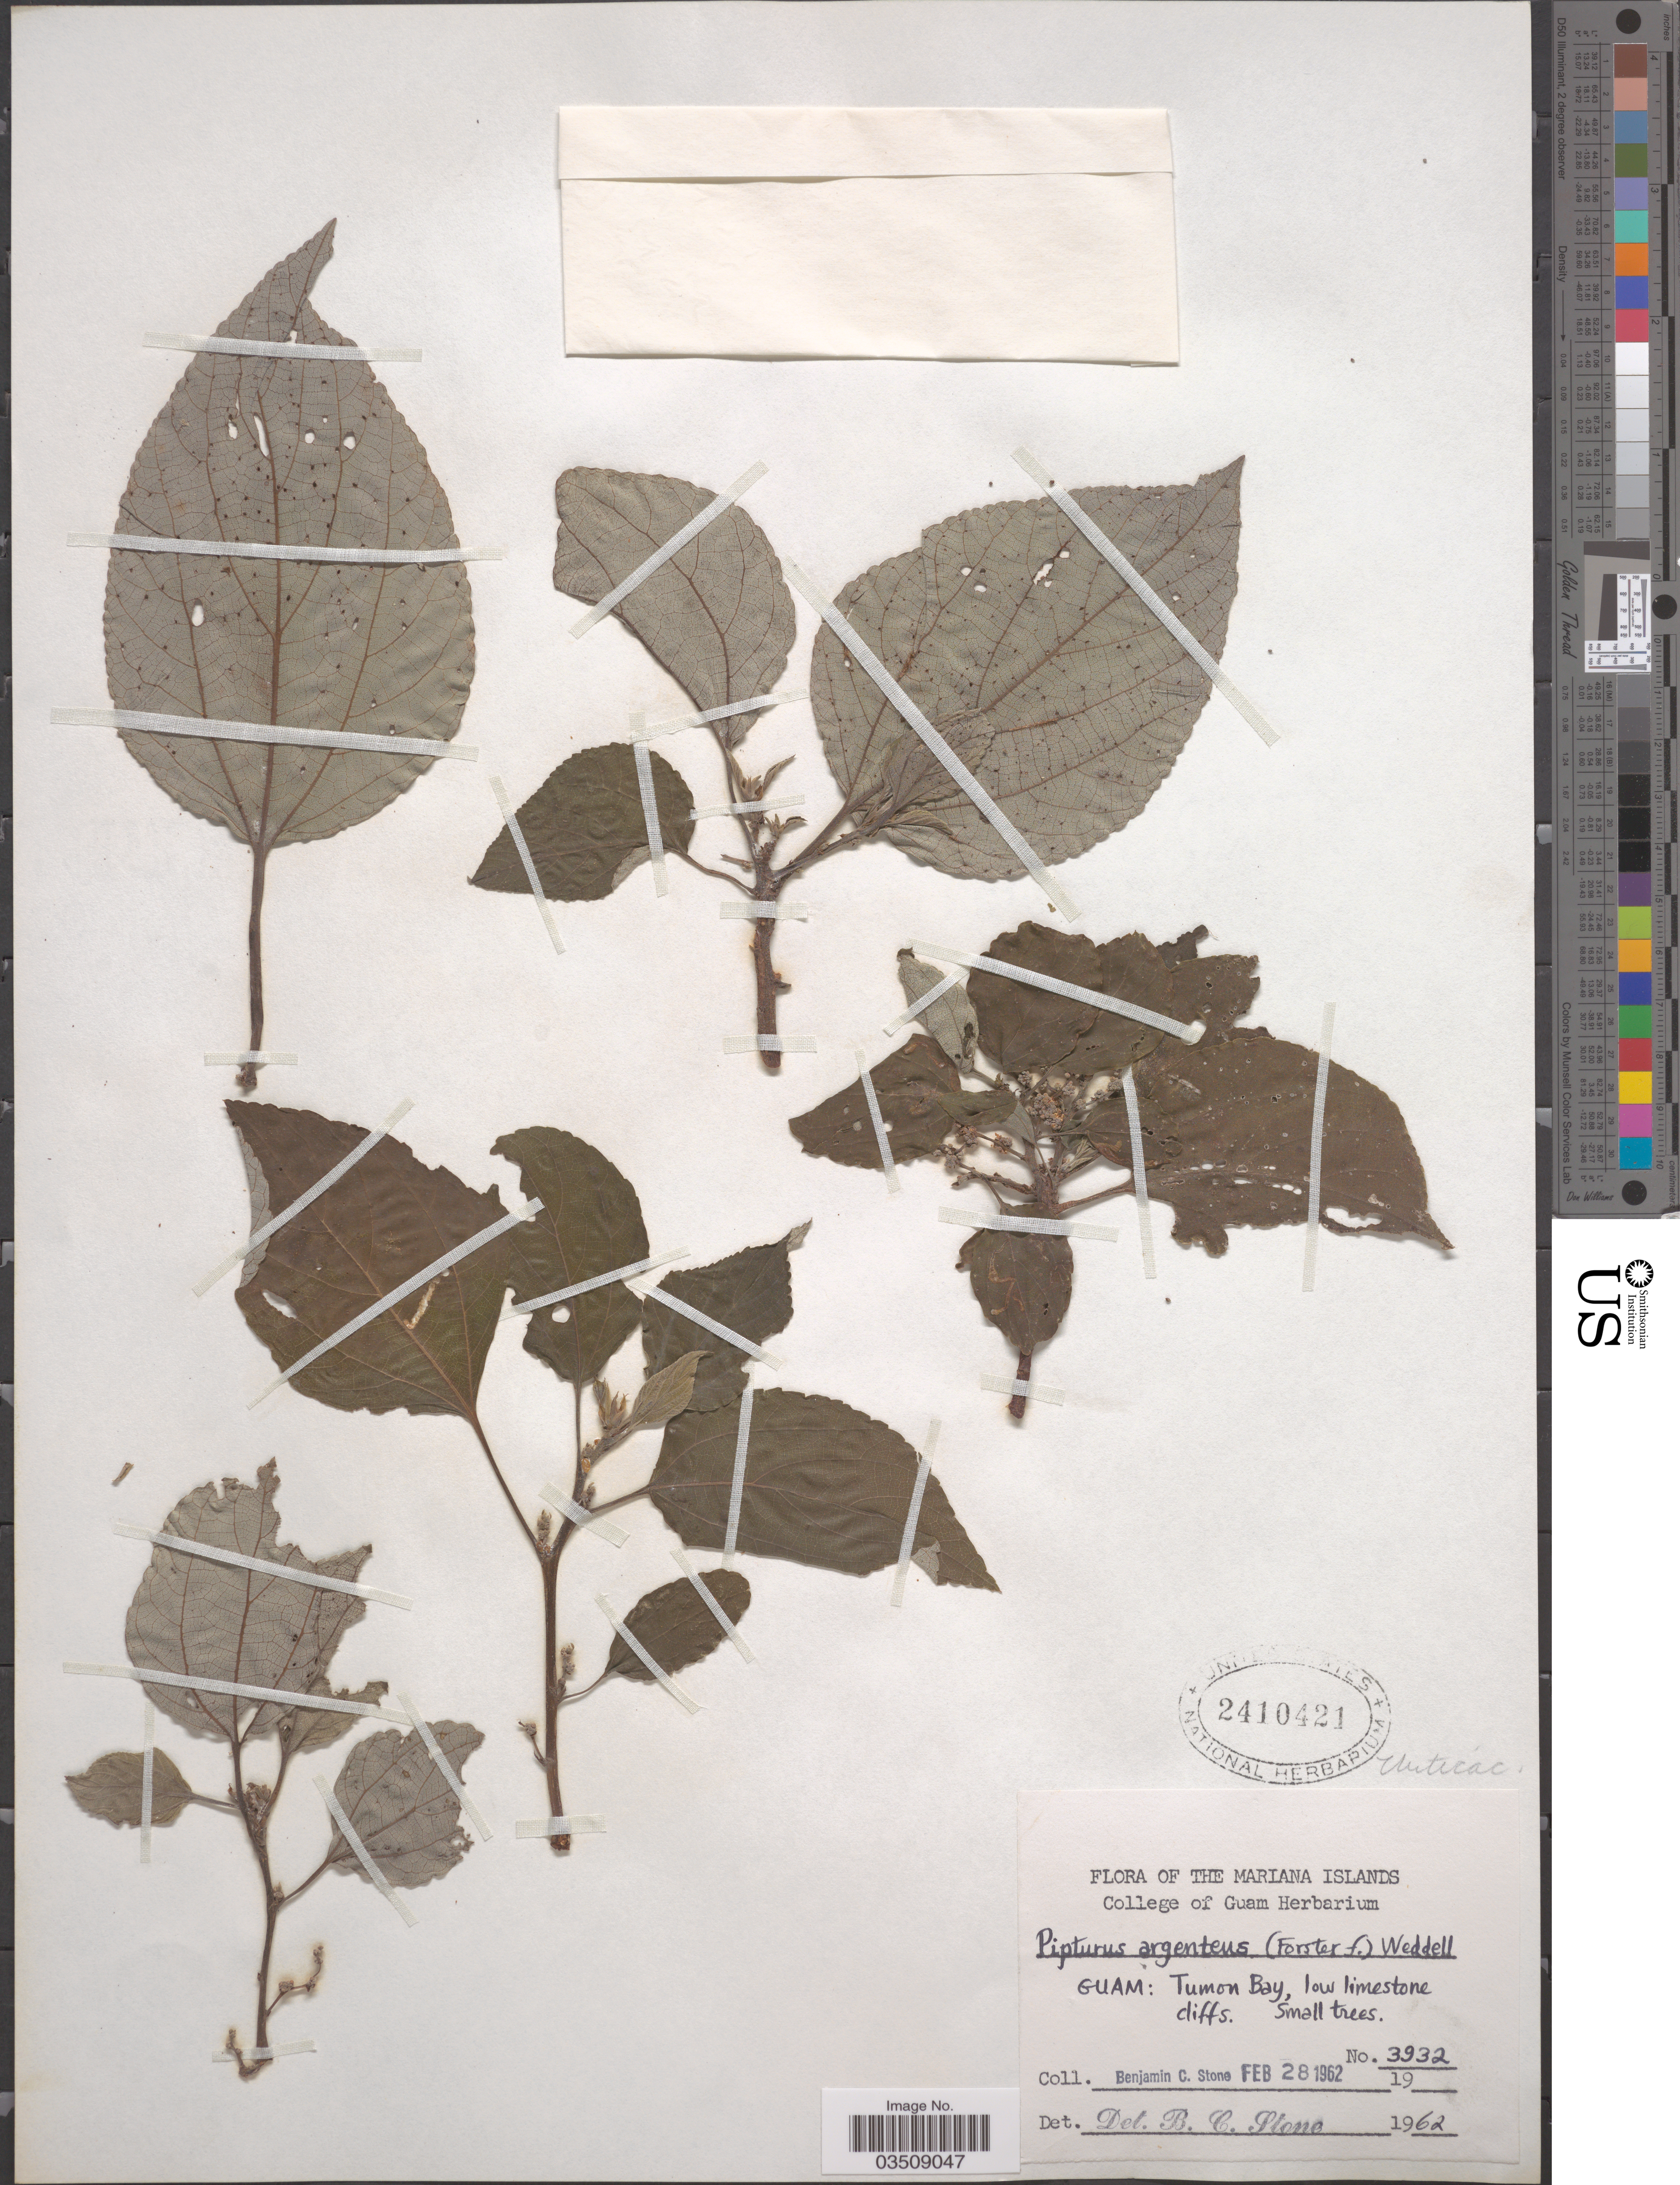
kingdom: Plantae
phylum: Tracheophyta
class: Magnoliopsida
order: Rosales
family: Urticaceae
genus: Pipturus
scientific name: Pipturus argenteus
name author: (G. Forst.) Wedd.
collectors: B. C. Stone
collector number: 3932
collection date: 1962-02-28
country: Guam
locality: Mariana Islands. Tumon Bay.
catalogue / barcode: US 2410421